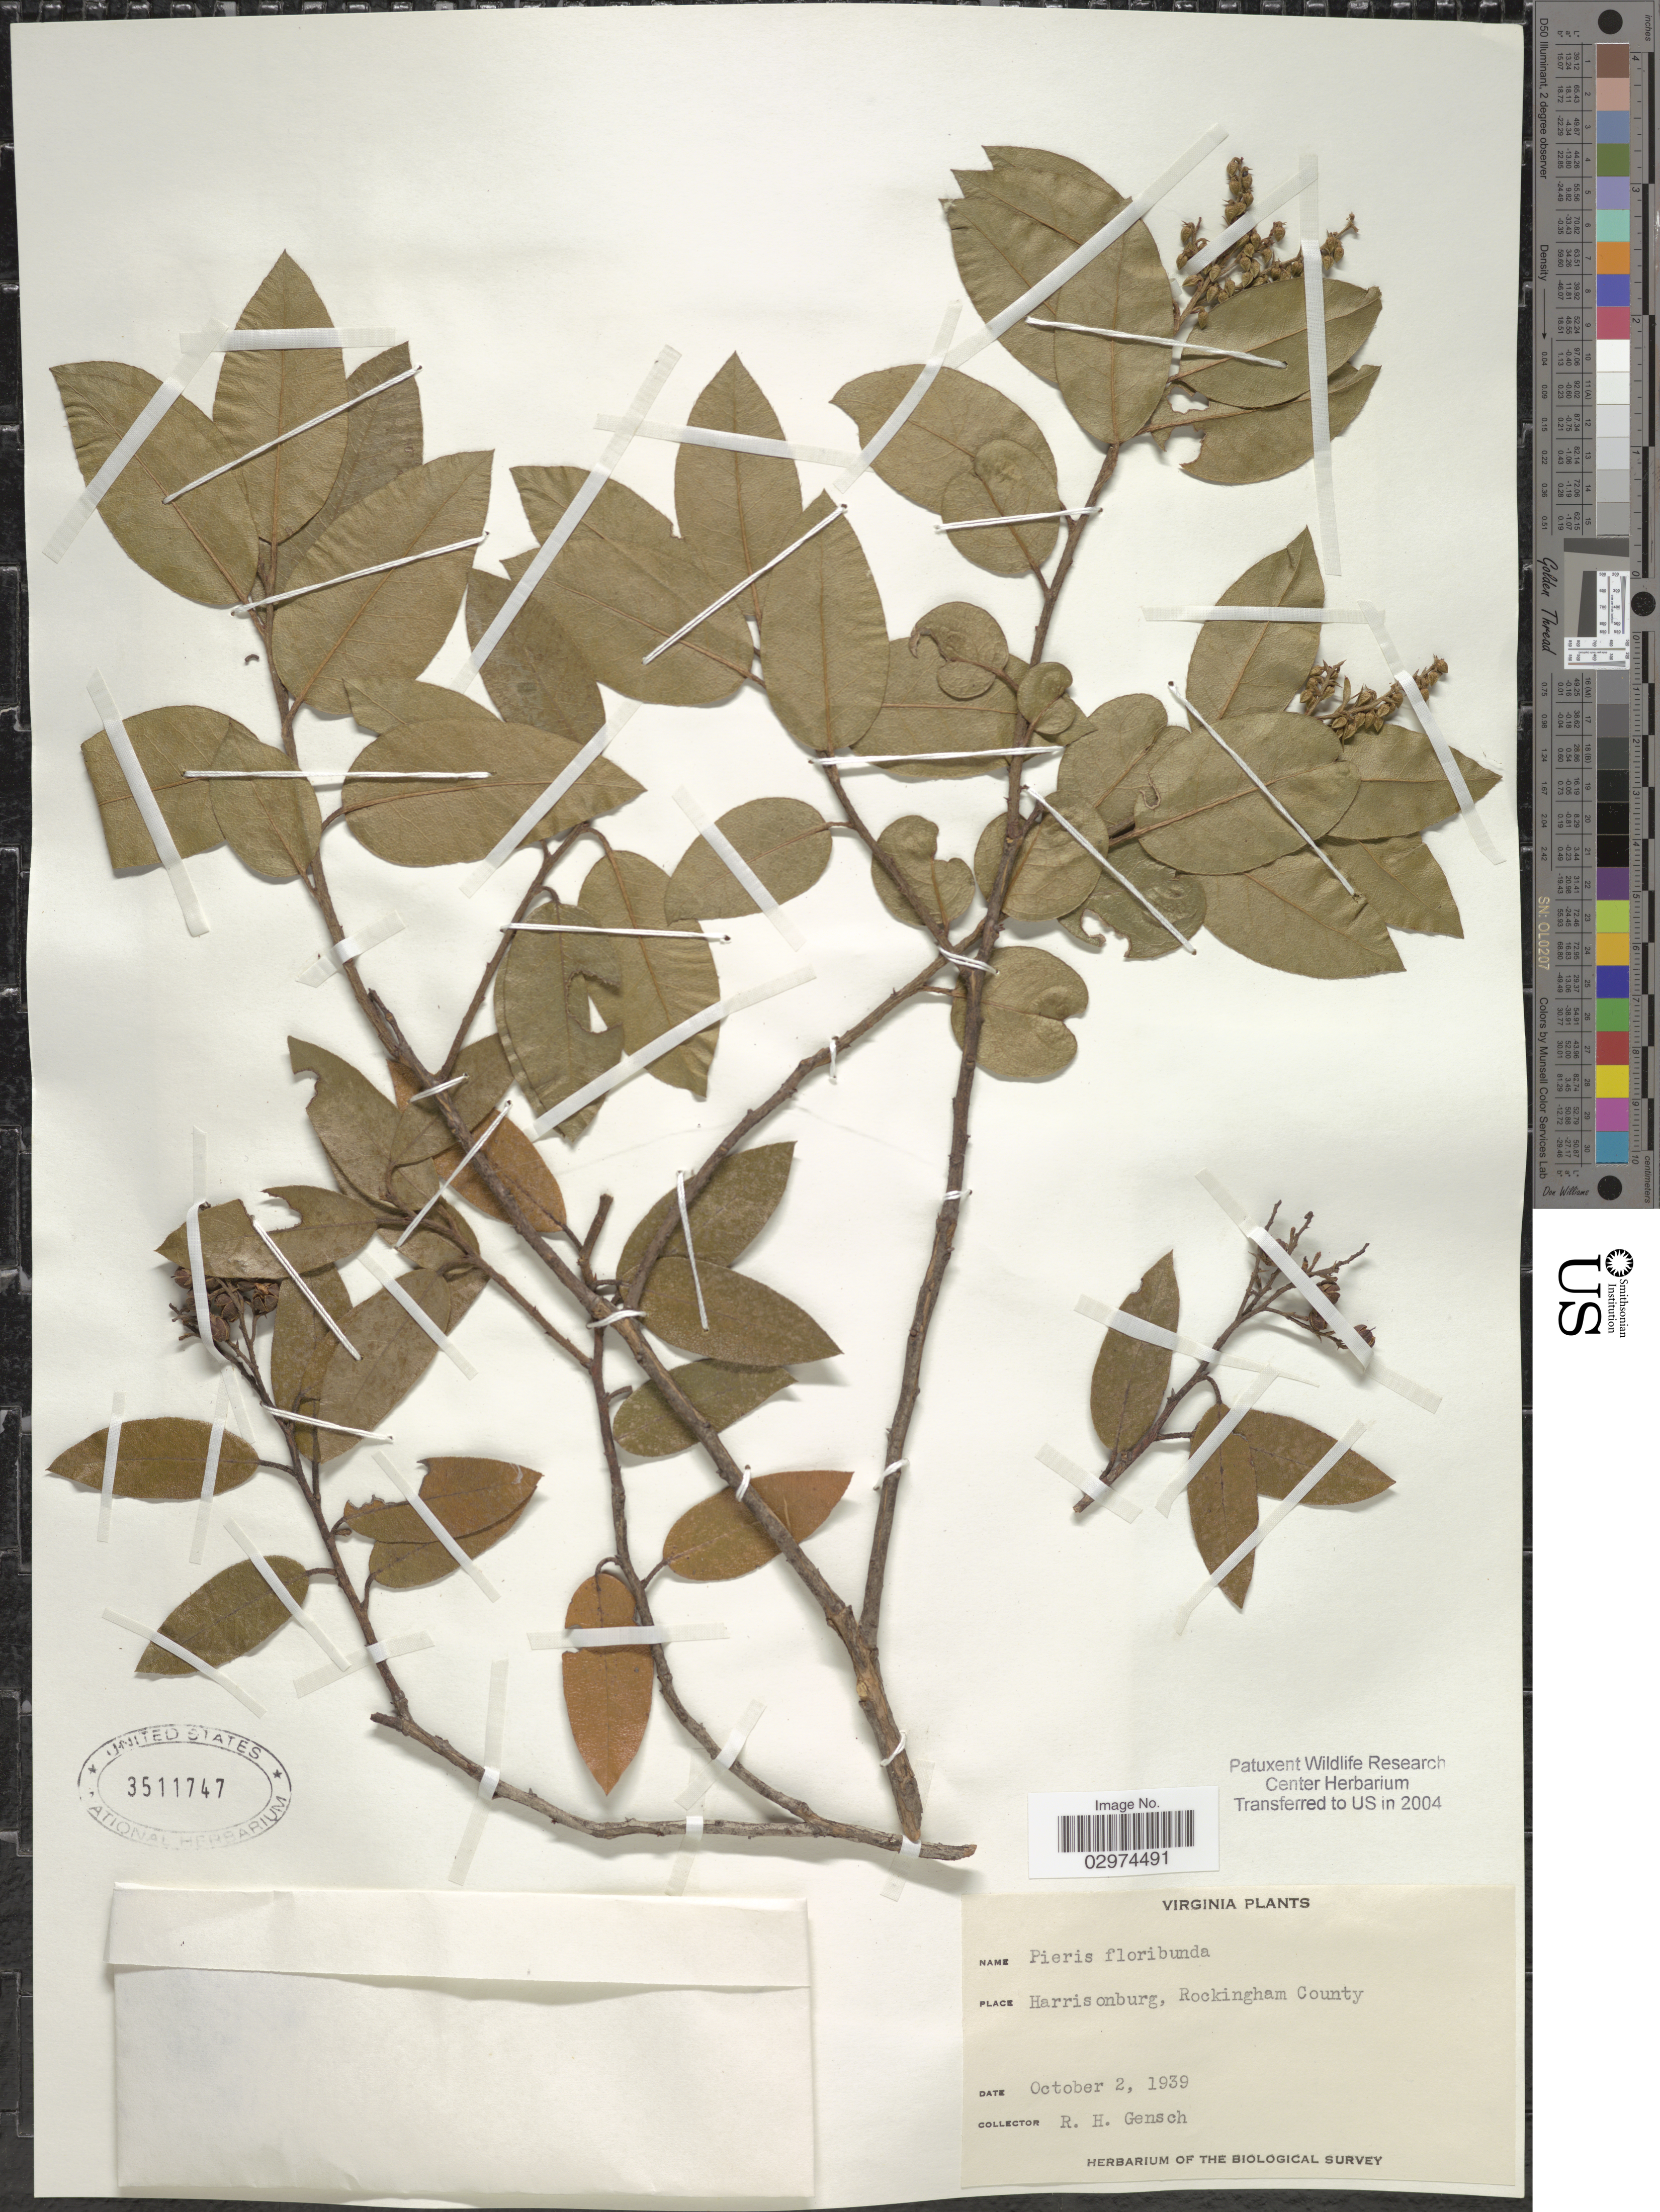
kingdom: Plantae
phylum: Tracheophyta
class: Magnoliopsida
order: Ericales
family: Ericaceae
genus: Pieris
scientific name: Pieris floribunda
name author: (Pursh) Benth. & Hook. f.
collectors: R. Gensch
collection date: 1939-10-02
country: United States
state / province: Virginia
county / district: Rockingham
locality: Harrisonburg, Rockingham County.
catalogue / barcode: US 3511747